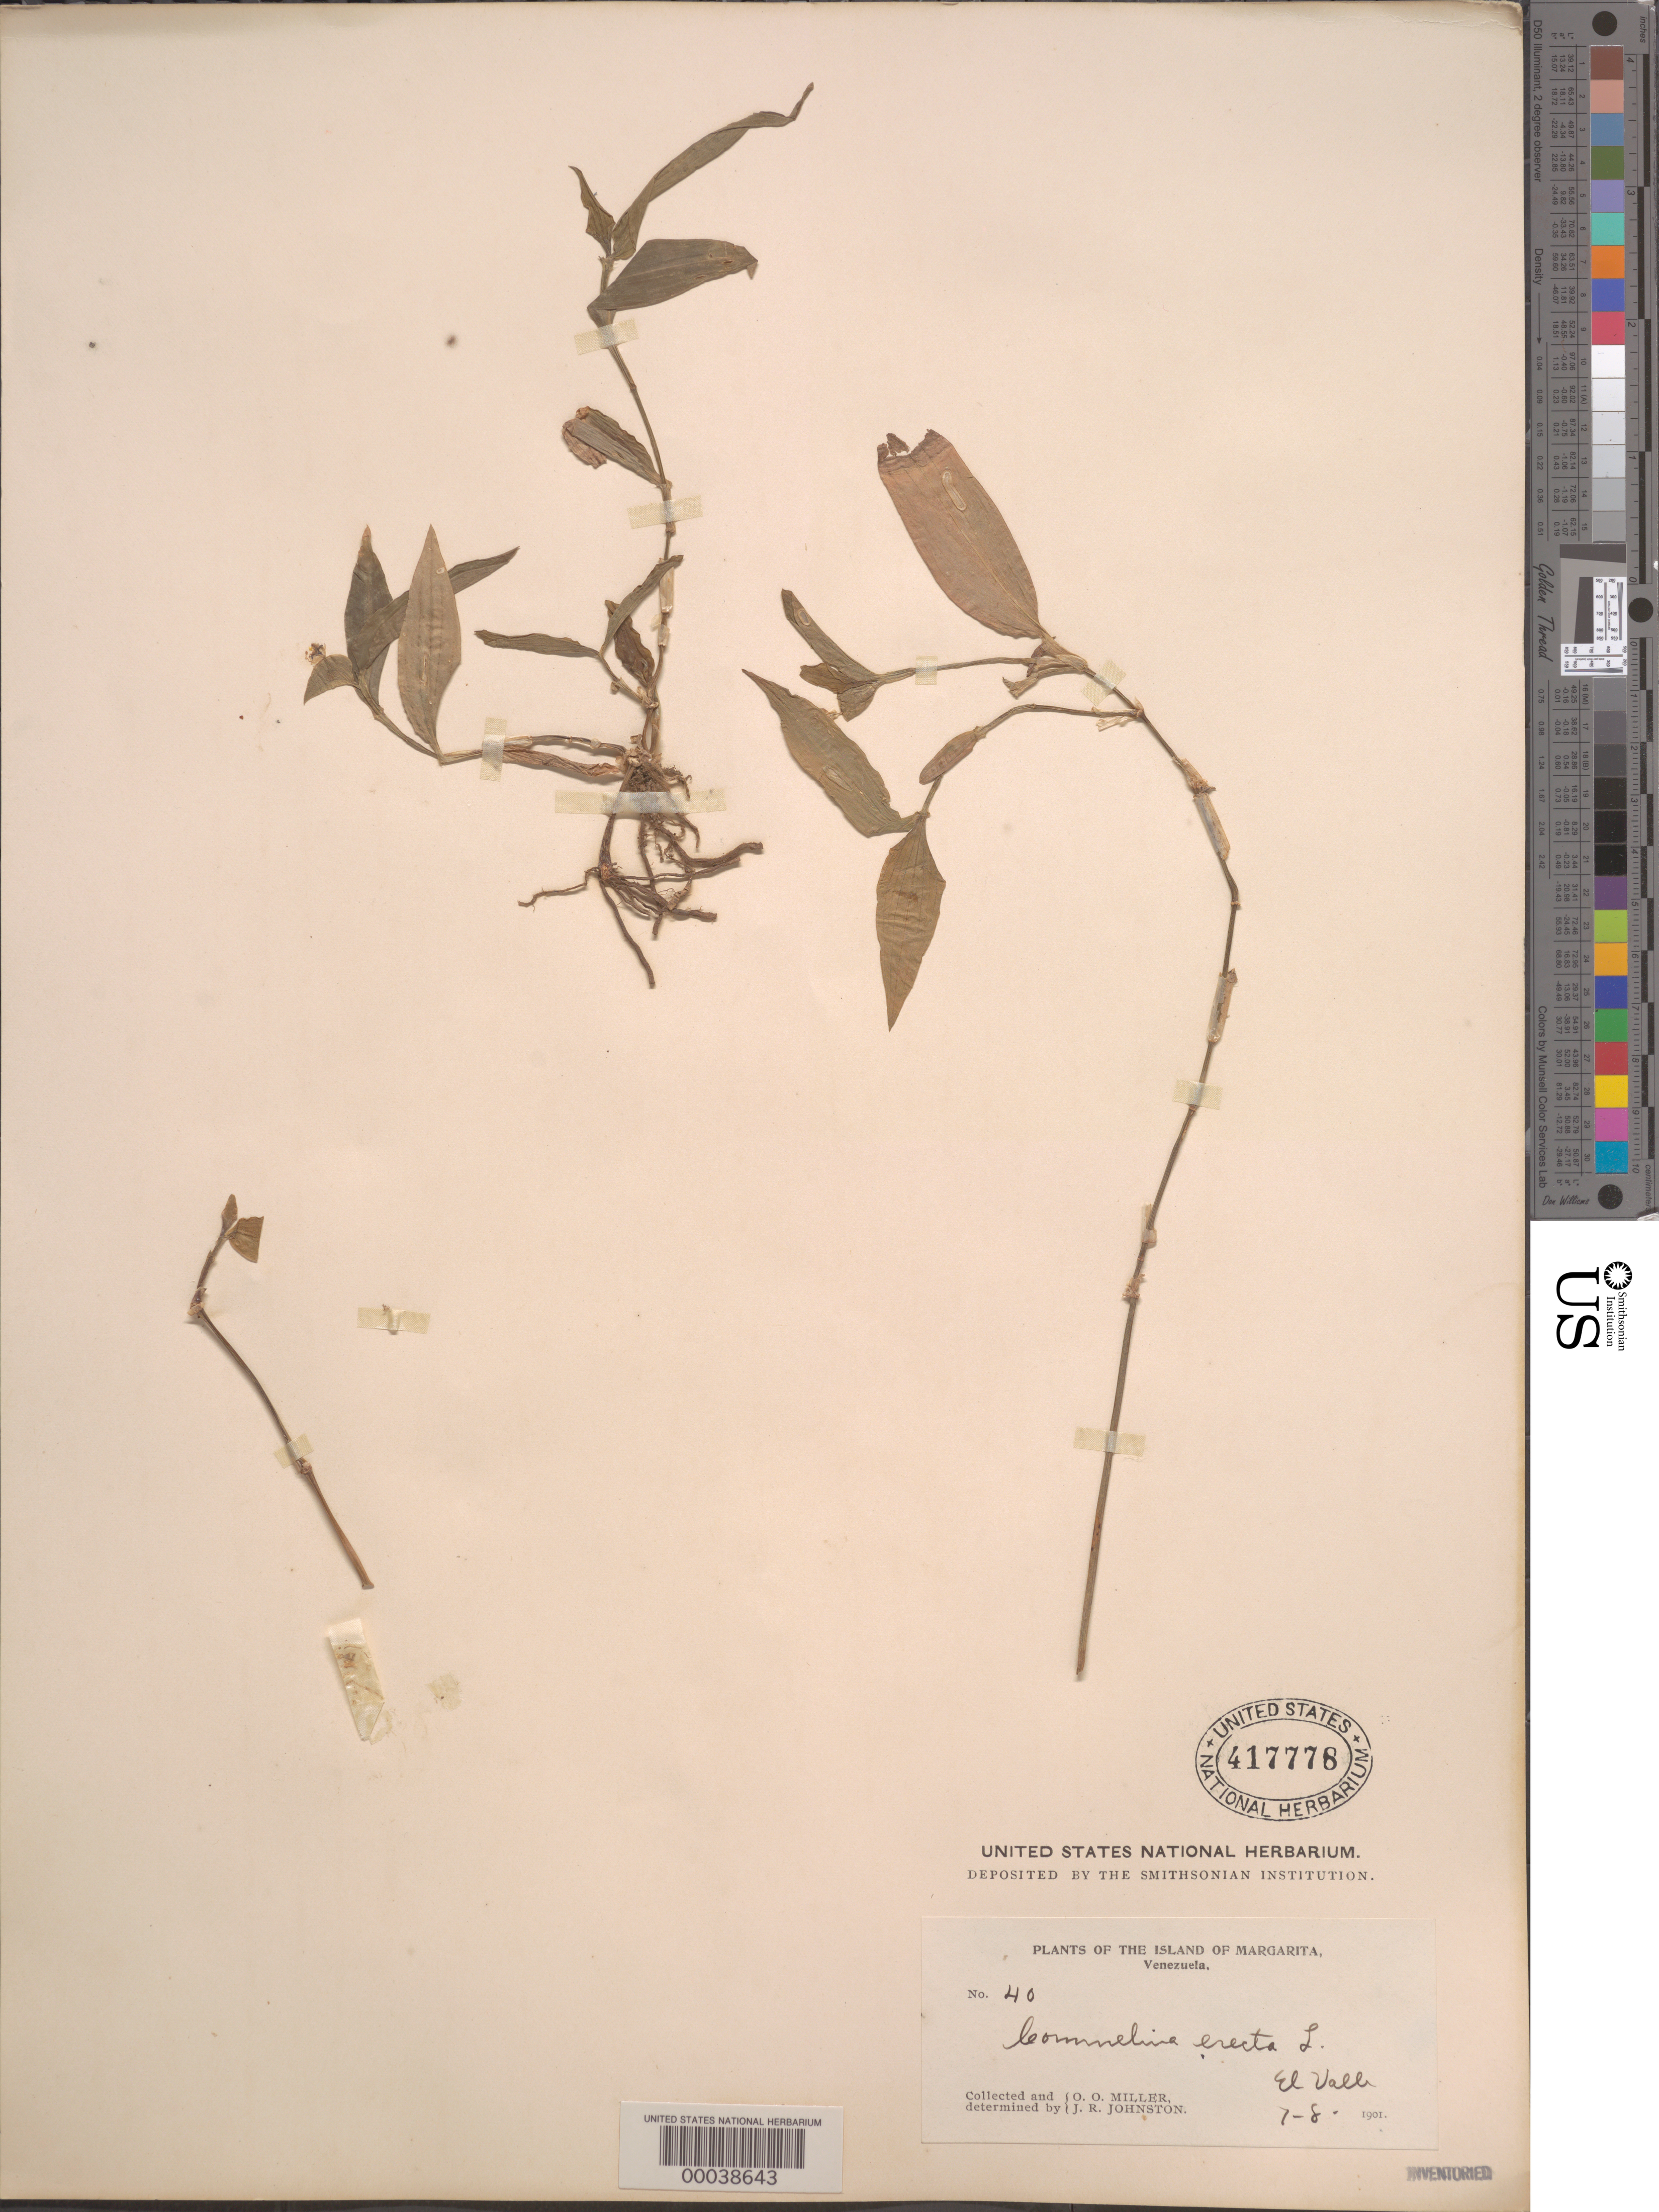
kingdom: Plantae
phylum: Tracheophyta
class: Liliopsida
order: Commelinales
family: Commelinaceae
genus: Commelina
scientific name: Commelina erecta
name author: L.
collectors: O. O. Miller & J. Johnston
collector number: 40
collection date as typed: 07 Aug 1901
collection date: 1901-08-07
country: Venezuela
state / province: Nueva Esparta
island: Margarita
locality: Margarita Island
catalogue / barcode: US 417778